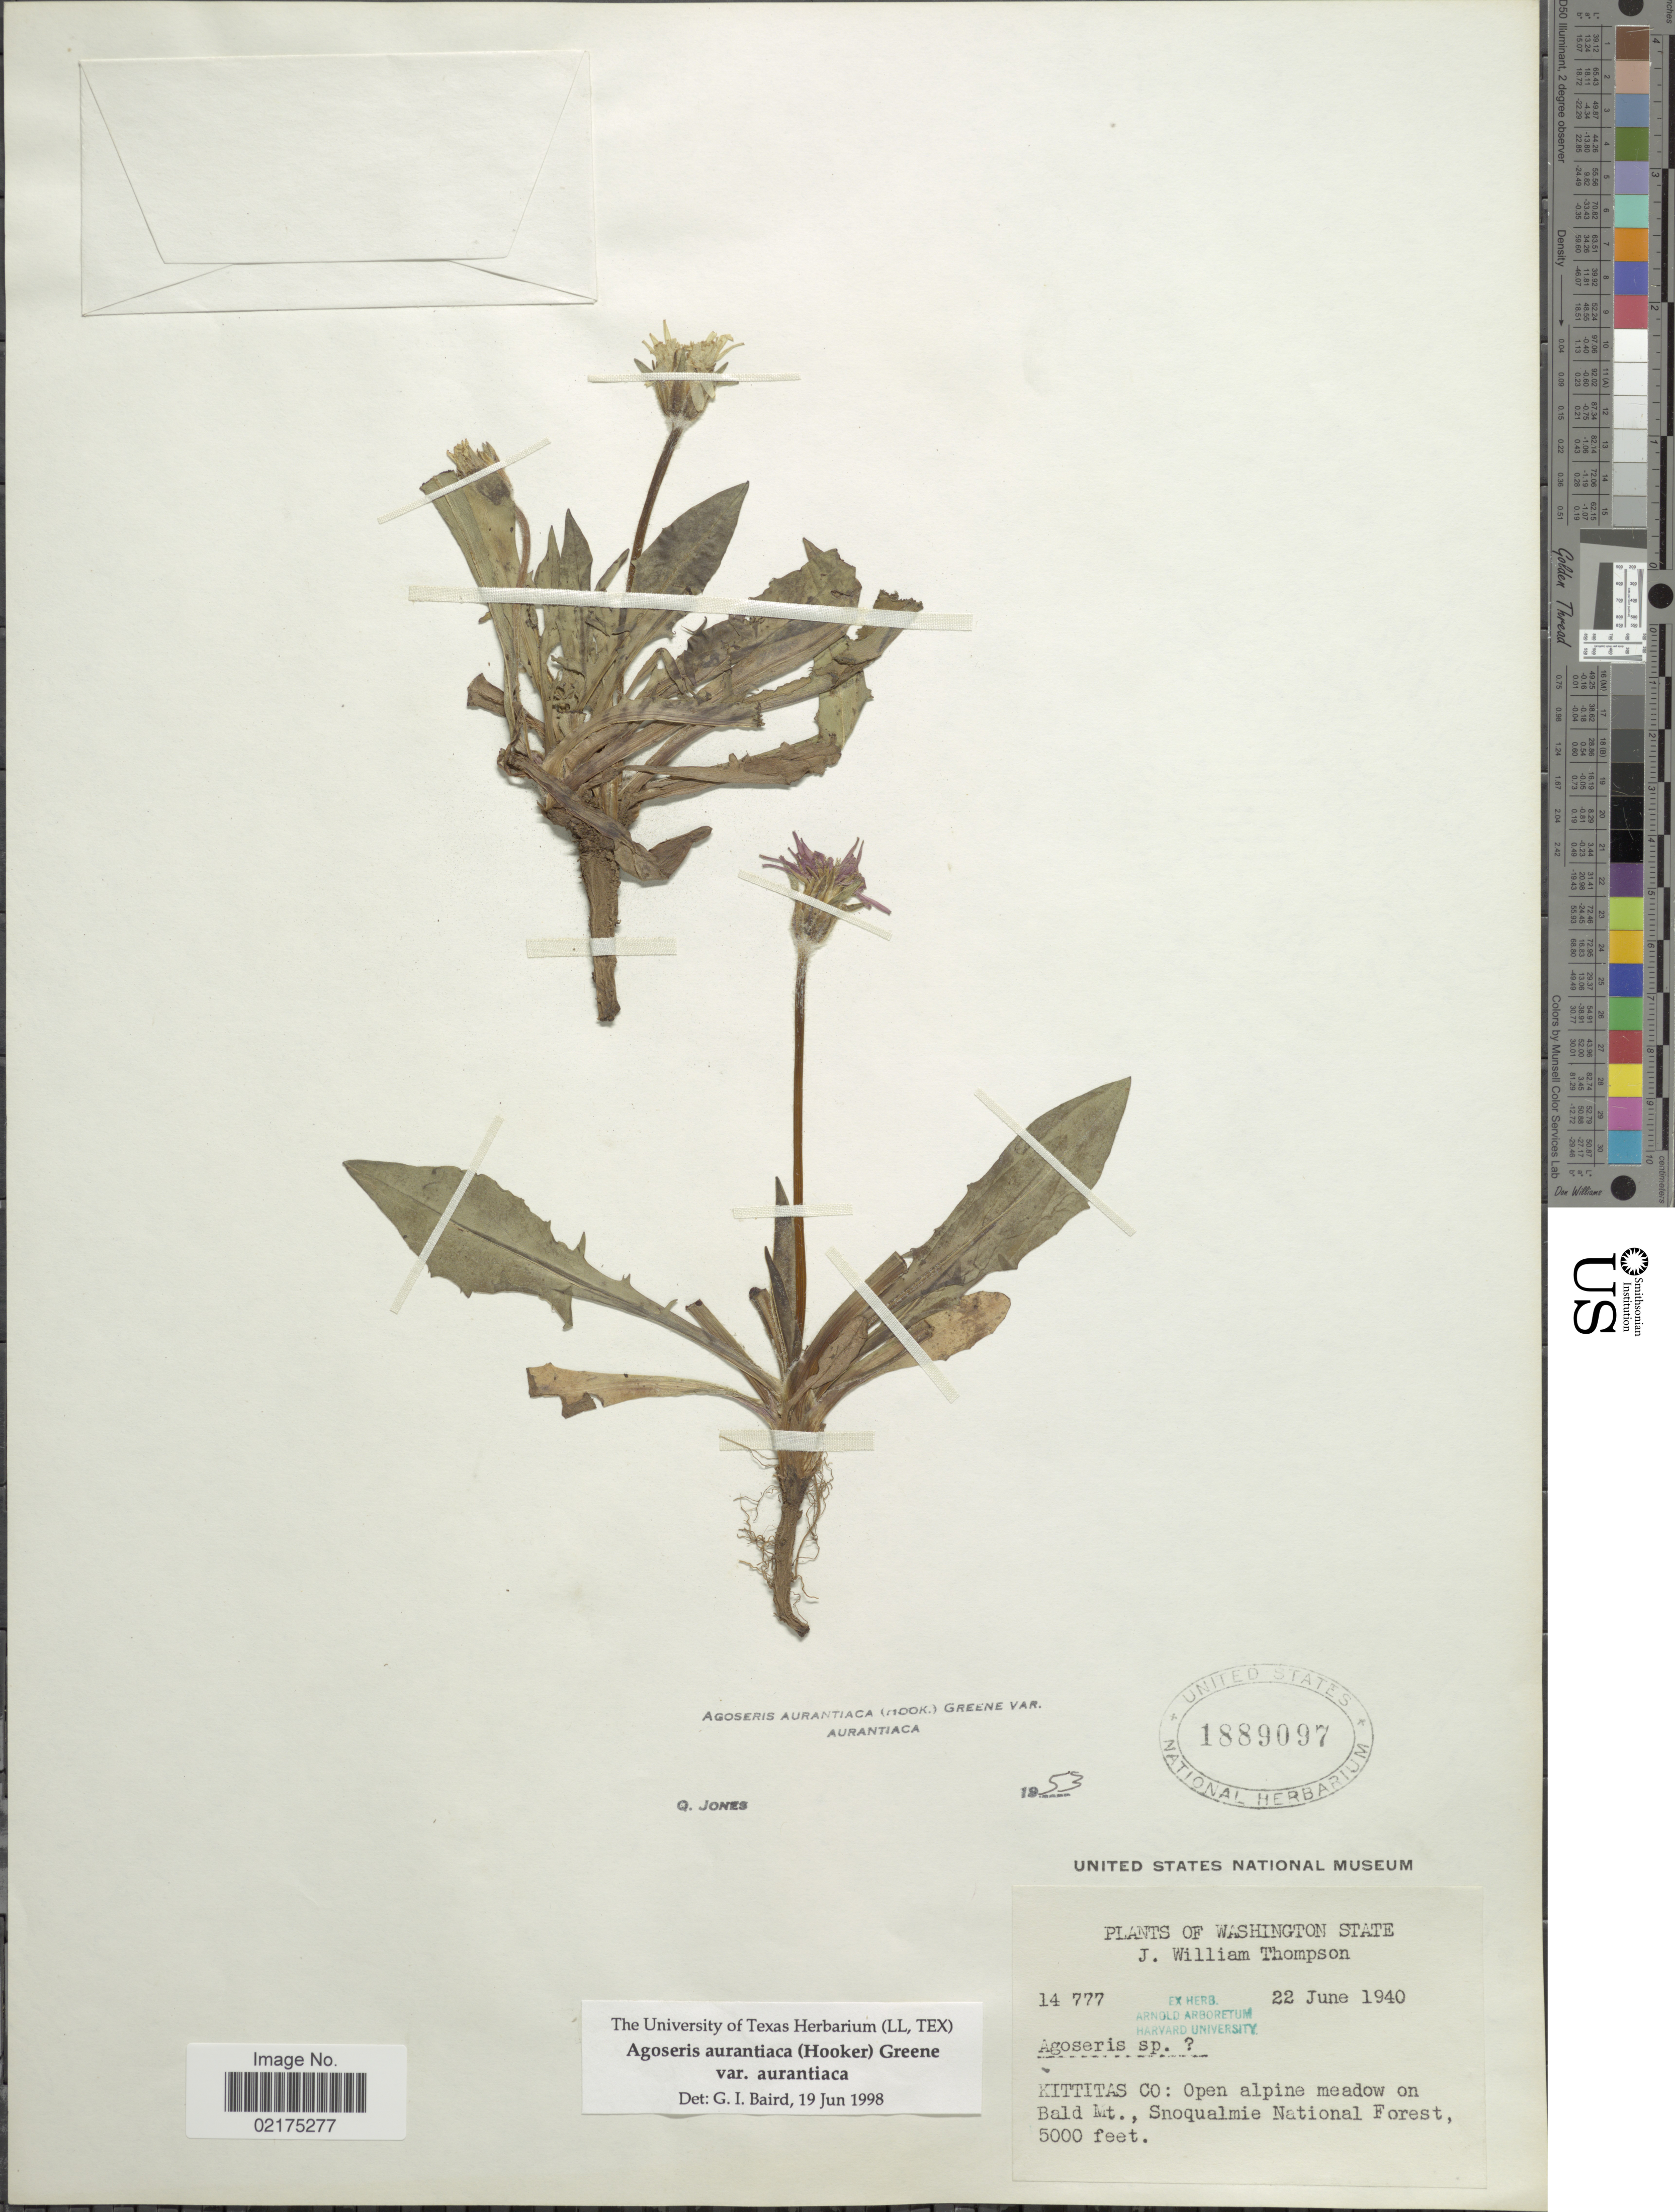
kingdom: Plantae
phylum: Tracheophyta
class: Magnoliopsida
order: Asterales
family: Asteraceae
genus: Agoseris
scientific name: Agoseris aurantiaca var. aurantiaca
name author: (Hook.) Greene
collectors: J. W. Thompson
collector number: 14777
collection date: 1940-06-22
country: United States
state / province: Washington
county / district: Kittitas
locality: Kittitas Co.: Open alpine meadow on Bald Mt., Snoqualmie National Forest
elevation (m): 1524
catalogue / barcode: US 1889097